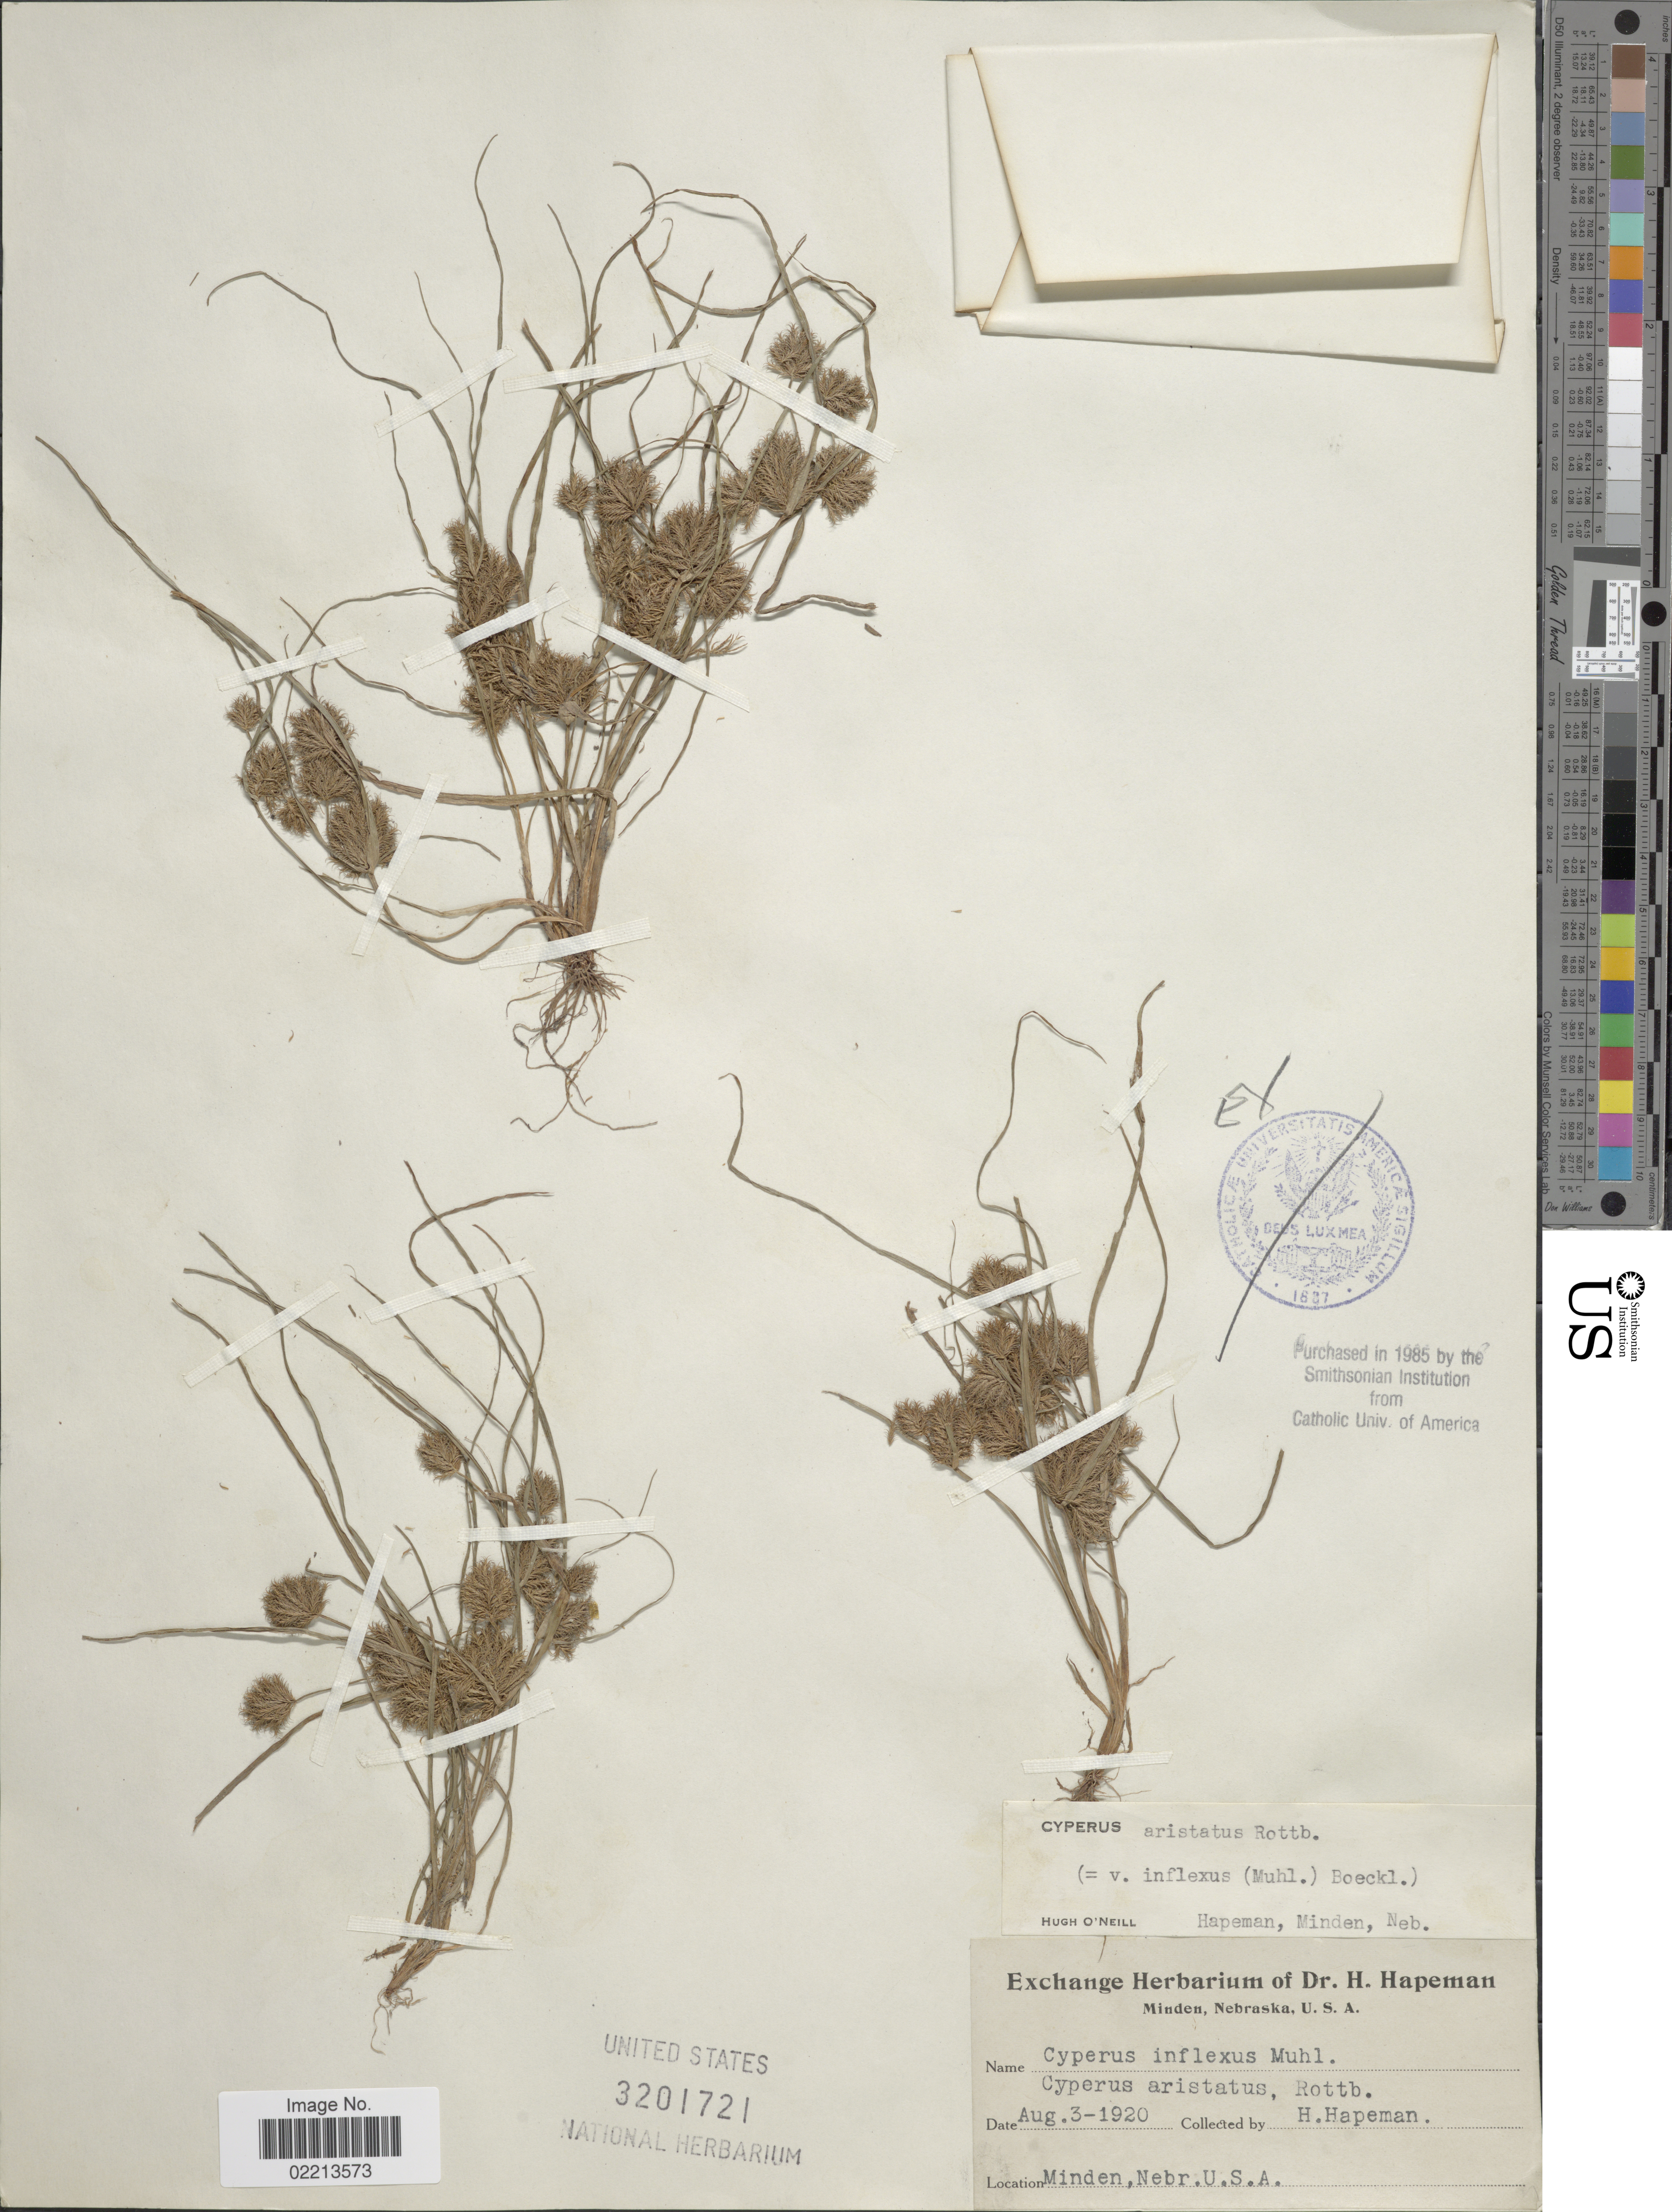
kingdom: Plantae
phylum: Tracheophyta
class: Liliopsida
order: Poales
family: Cyperaceae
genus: Cyperus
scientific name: Cyperus squarrosus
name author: L.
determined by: Strong, Mark T., (BOT), Smithsonian Institution - National Museum of Natural History (UNITED STATES)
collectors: H. Hapeman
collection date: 1920-08-03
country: United States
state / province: Nebraska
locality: Minden, Nebr., U.S.A.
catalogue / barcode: US 3201721